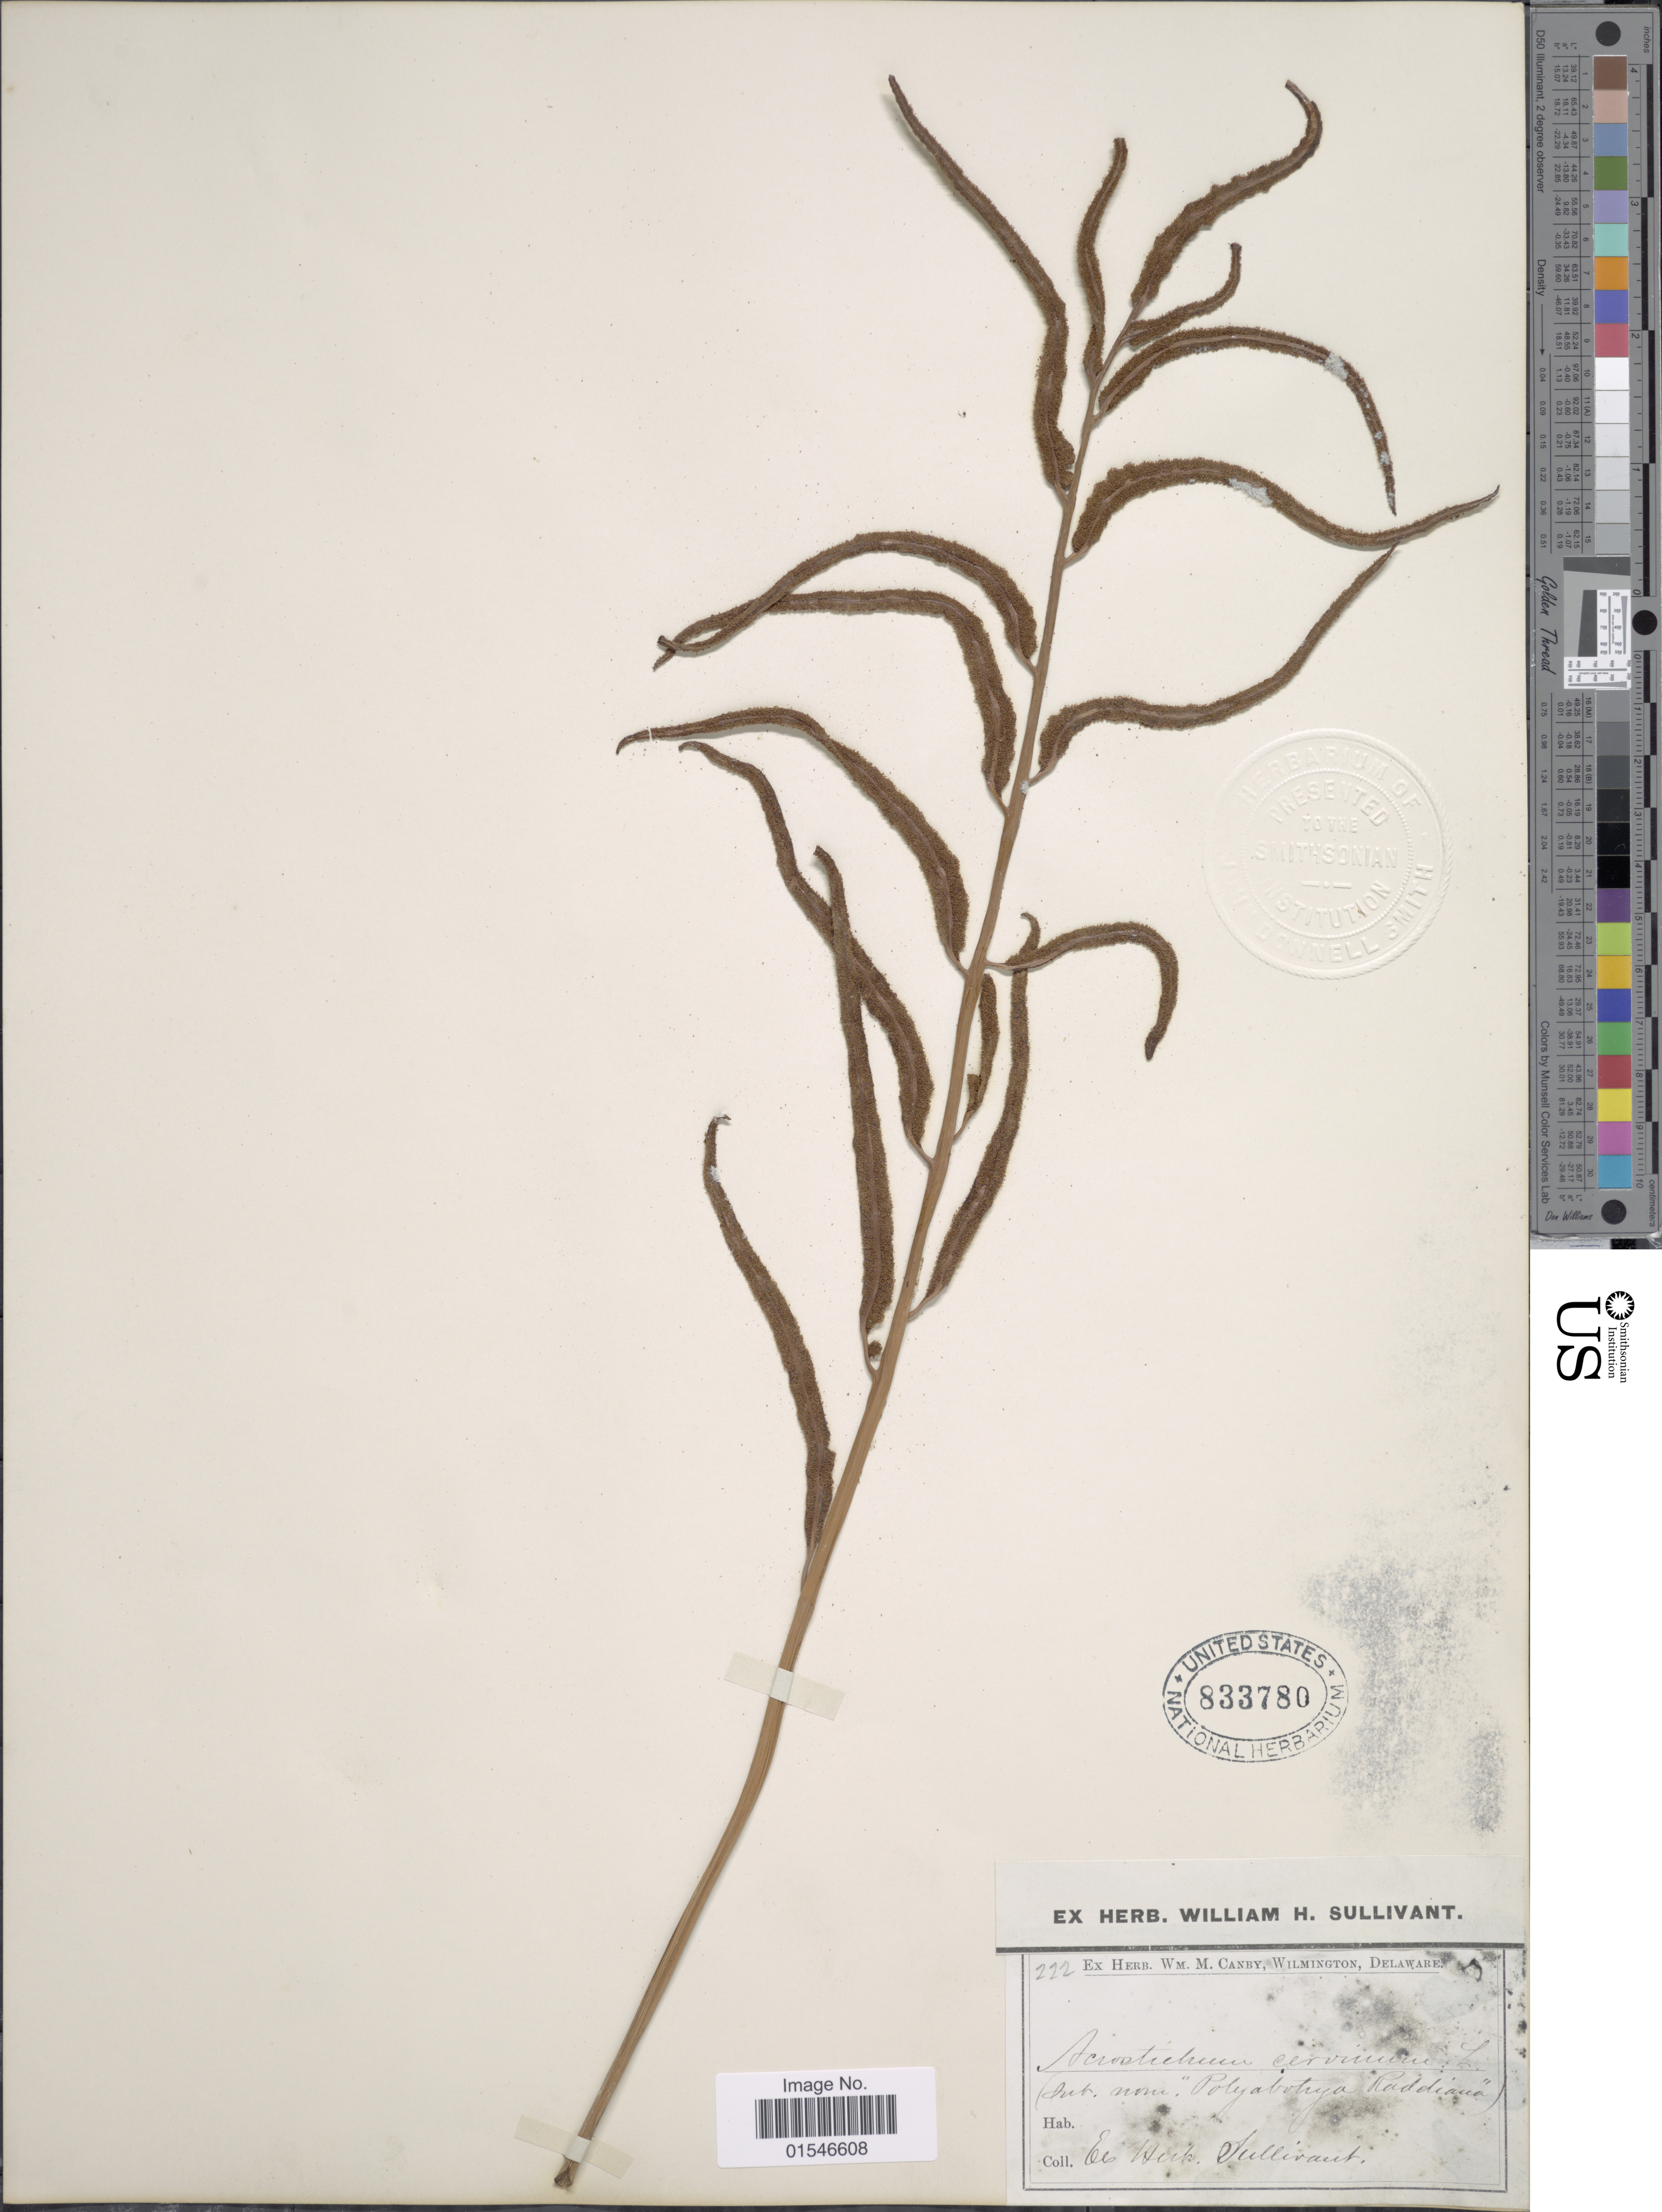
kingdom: Plantae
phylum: Tracheophyta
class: Polypodiopsida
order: Polypodiales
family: Dryopteridaceae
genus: Olfersia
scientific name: Olfersia cervina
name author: (L.) Kunze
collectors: ex herb. William H. Sullivant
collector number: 222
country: United States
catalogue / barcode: US 833780